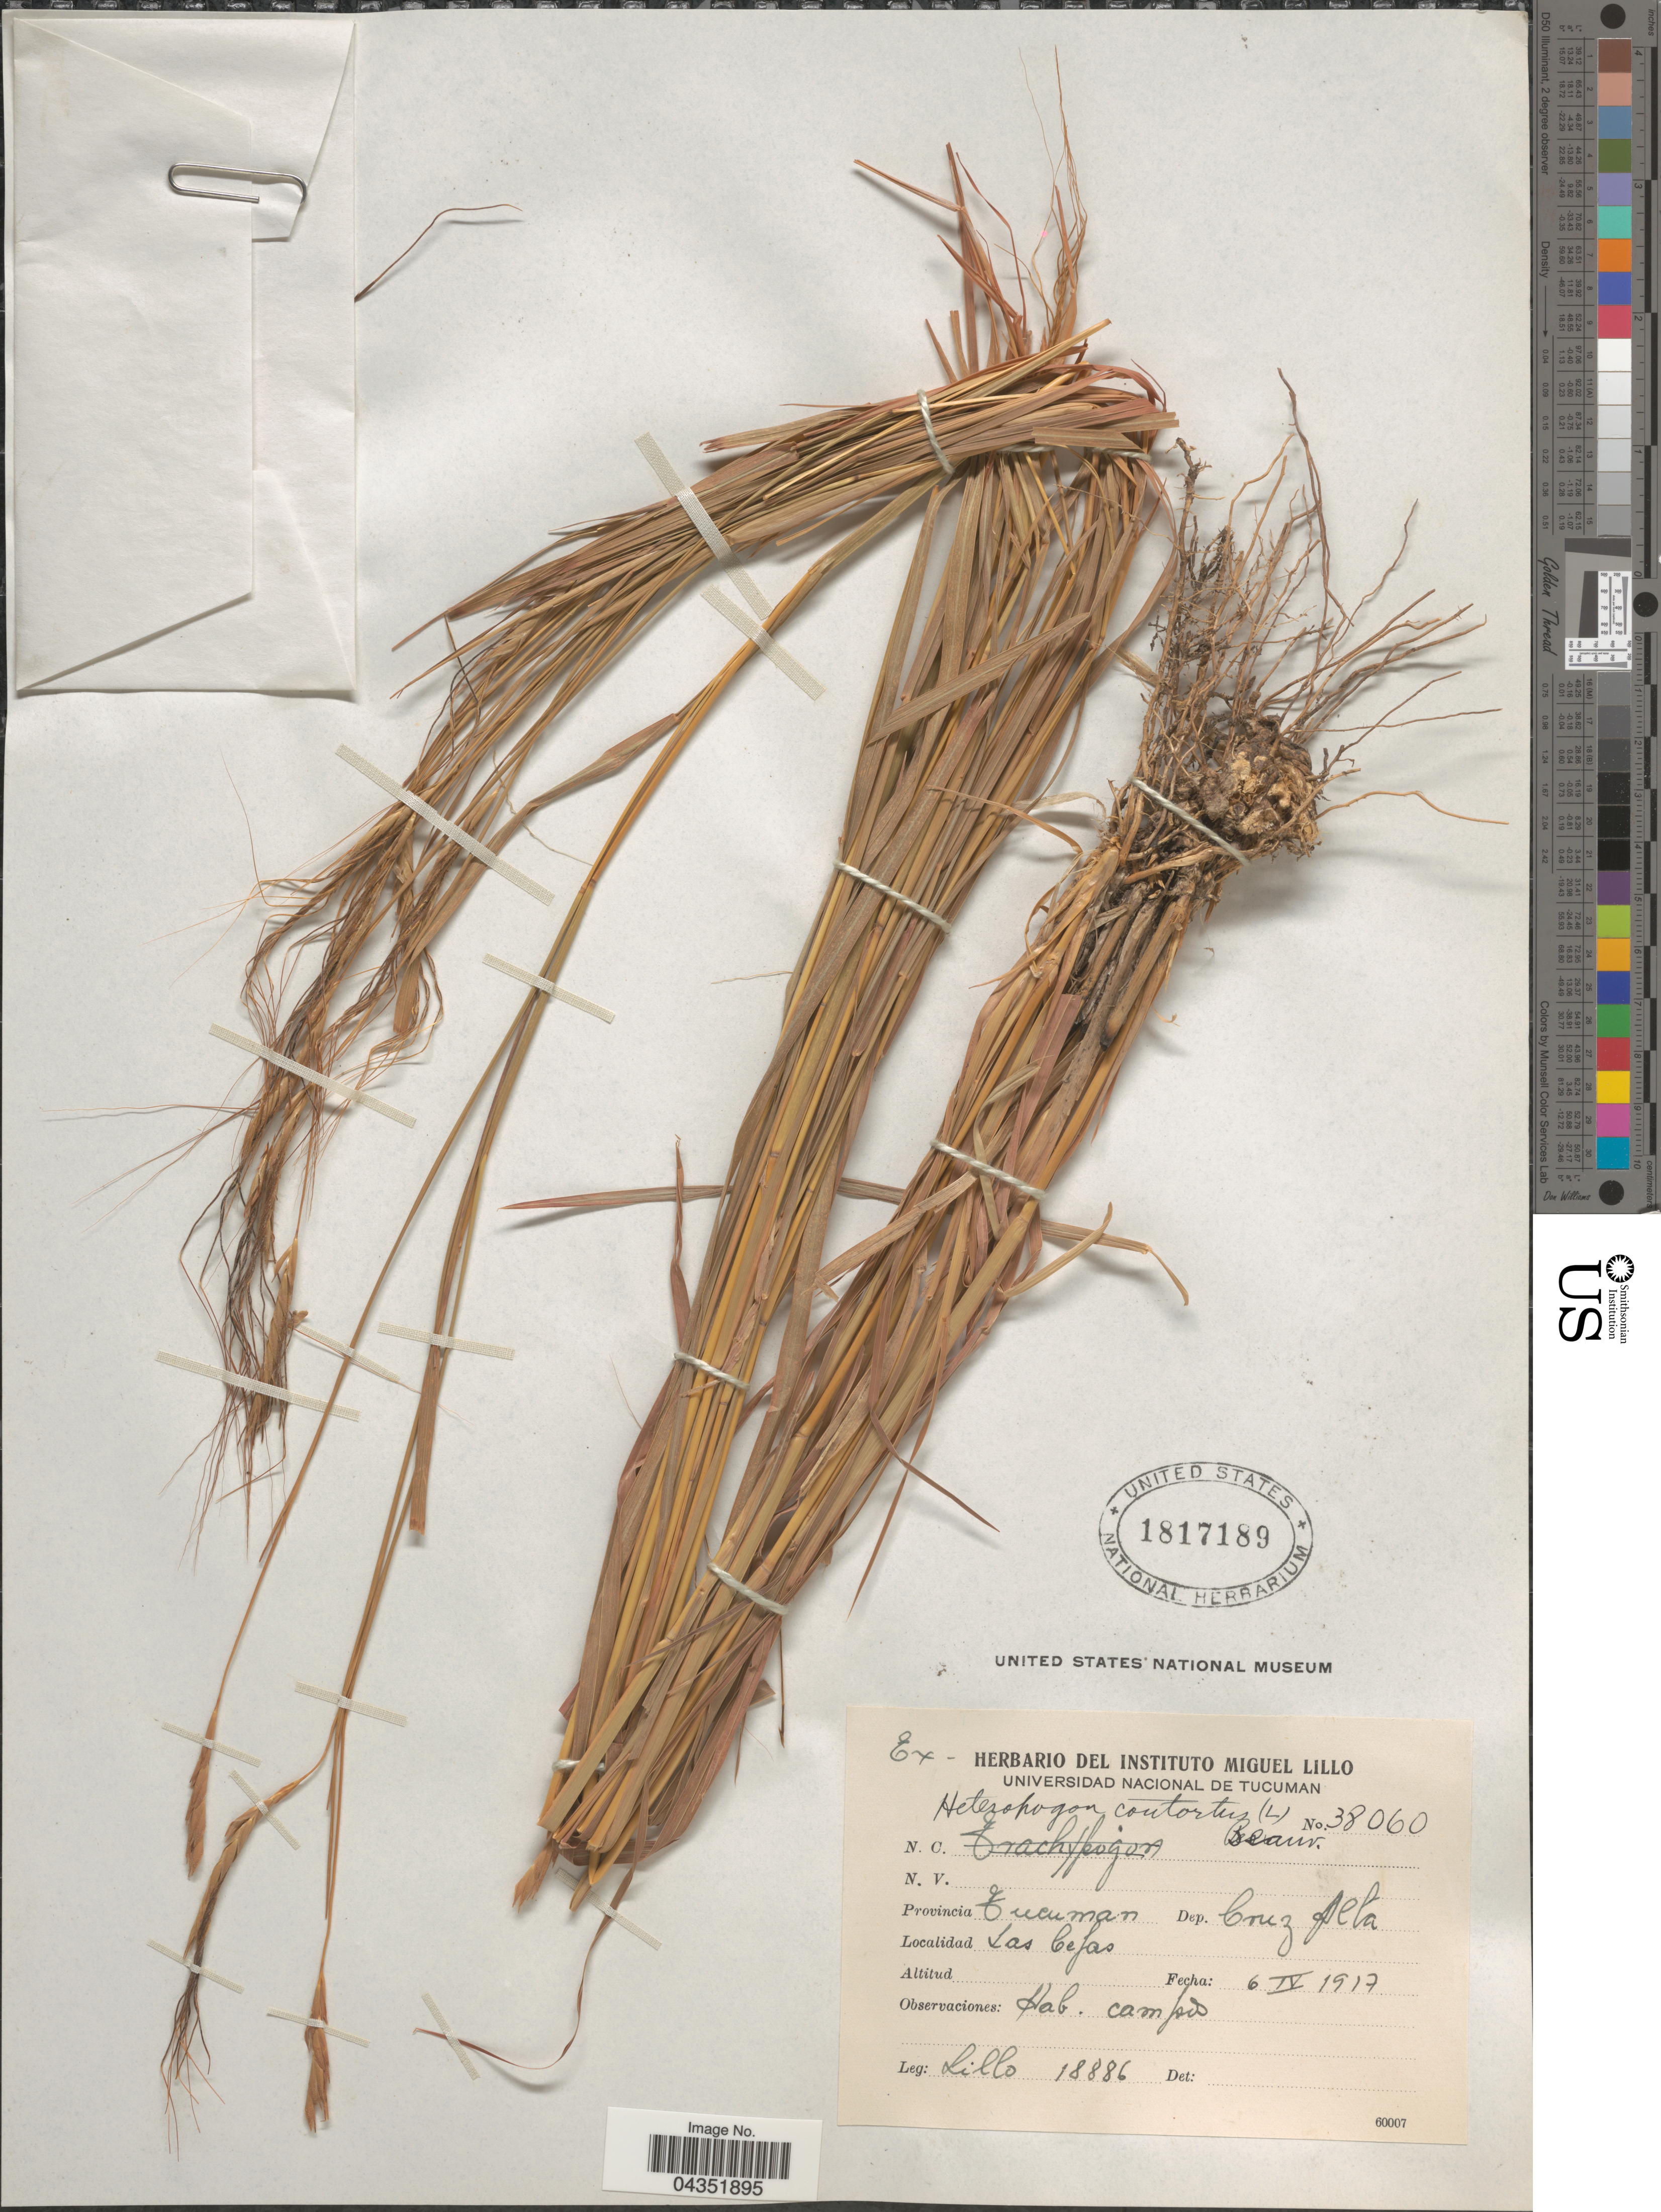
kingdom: Plantae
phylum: Tracheophyta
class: Liliopsida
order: Poales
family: Poaceae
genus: Heteropogon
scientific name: Heteropogon contortus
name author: (L.) P. Beauv. ex Roem. & Schult.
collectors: M. Lillo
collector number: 18886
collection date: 1917-04-06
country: Argentina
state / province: Tucuman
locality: Dep. Cruz Alta. Las Cejas.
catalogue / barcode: US 1817189